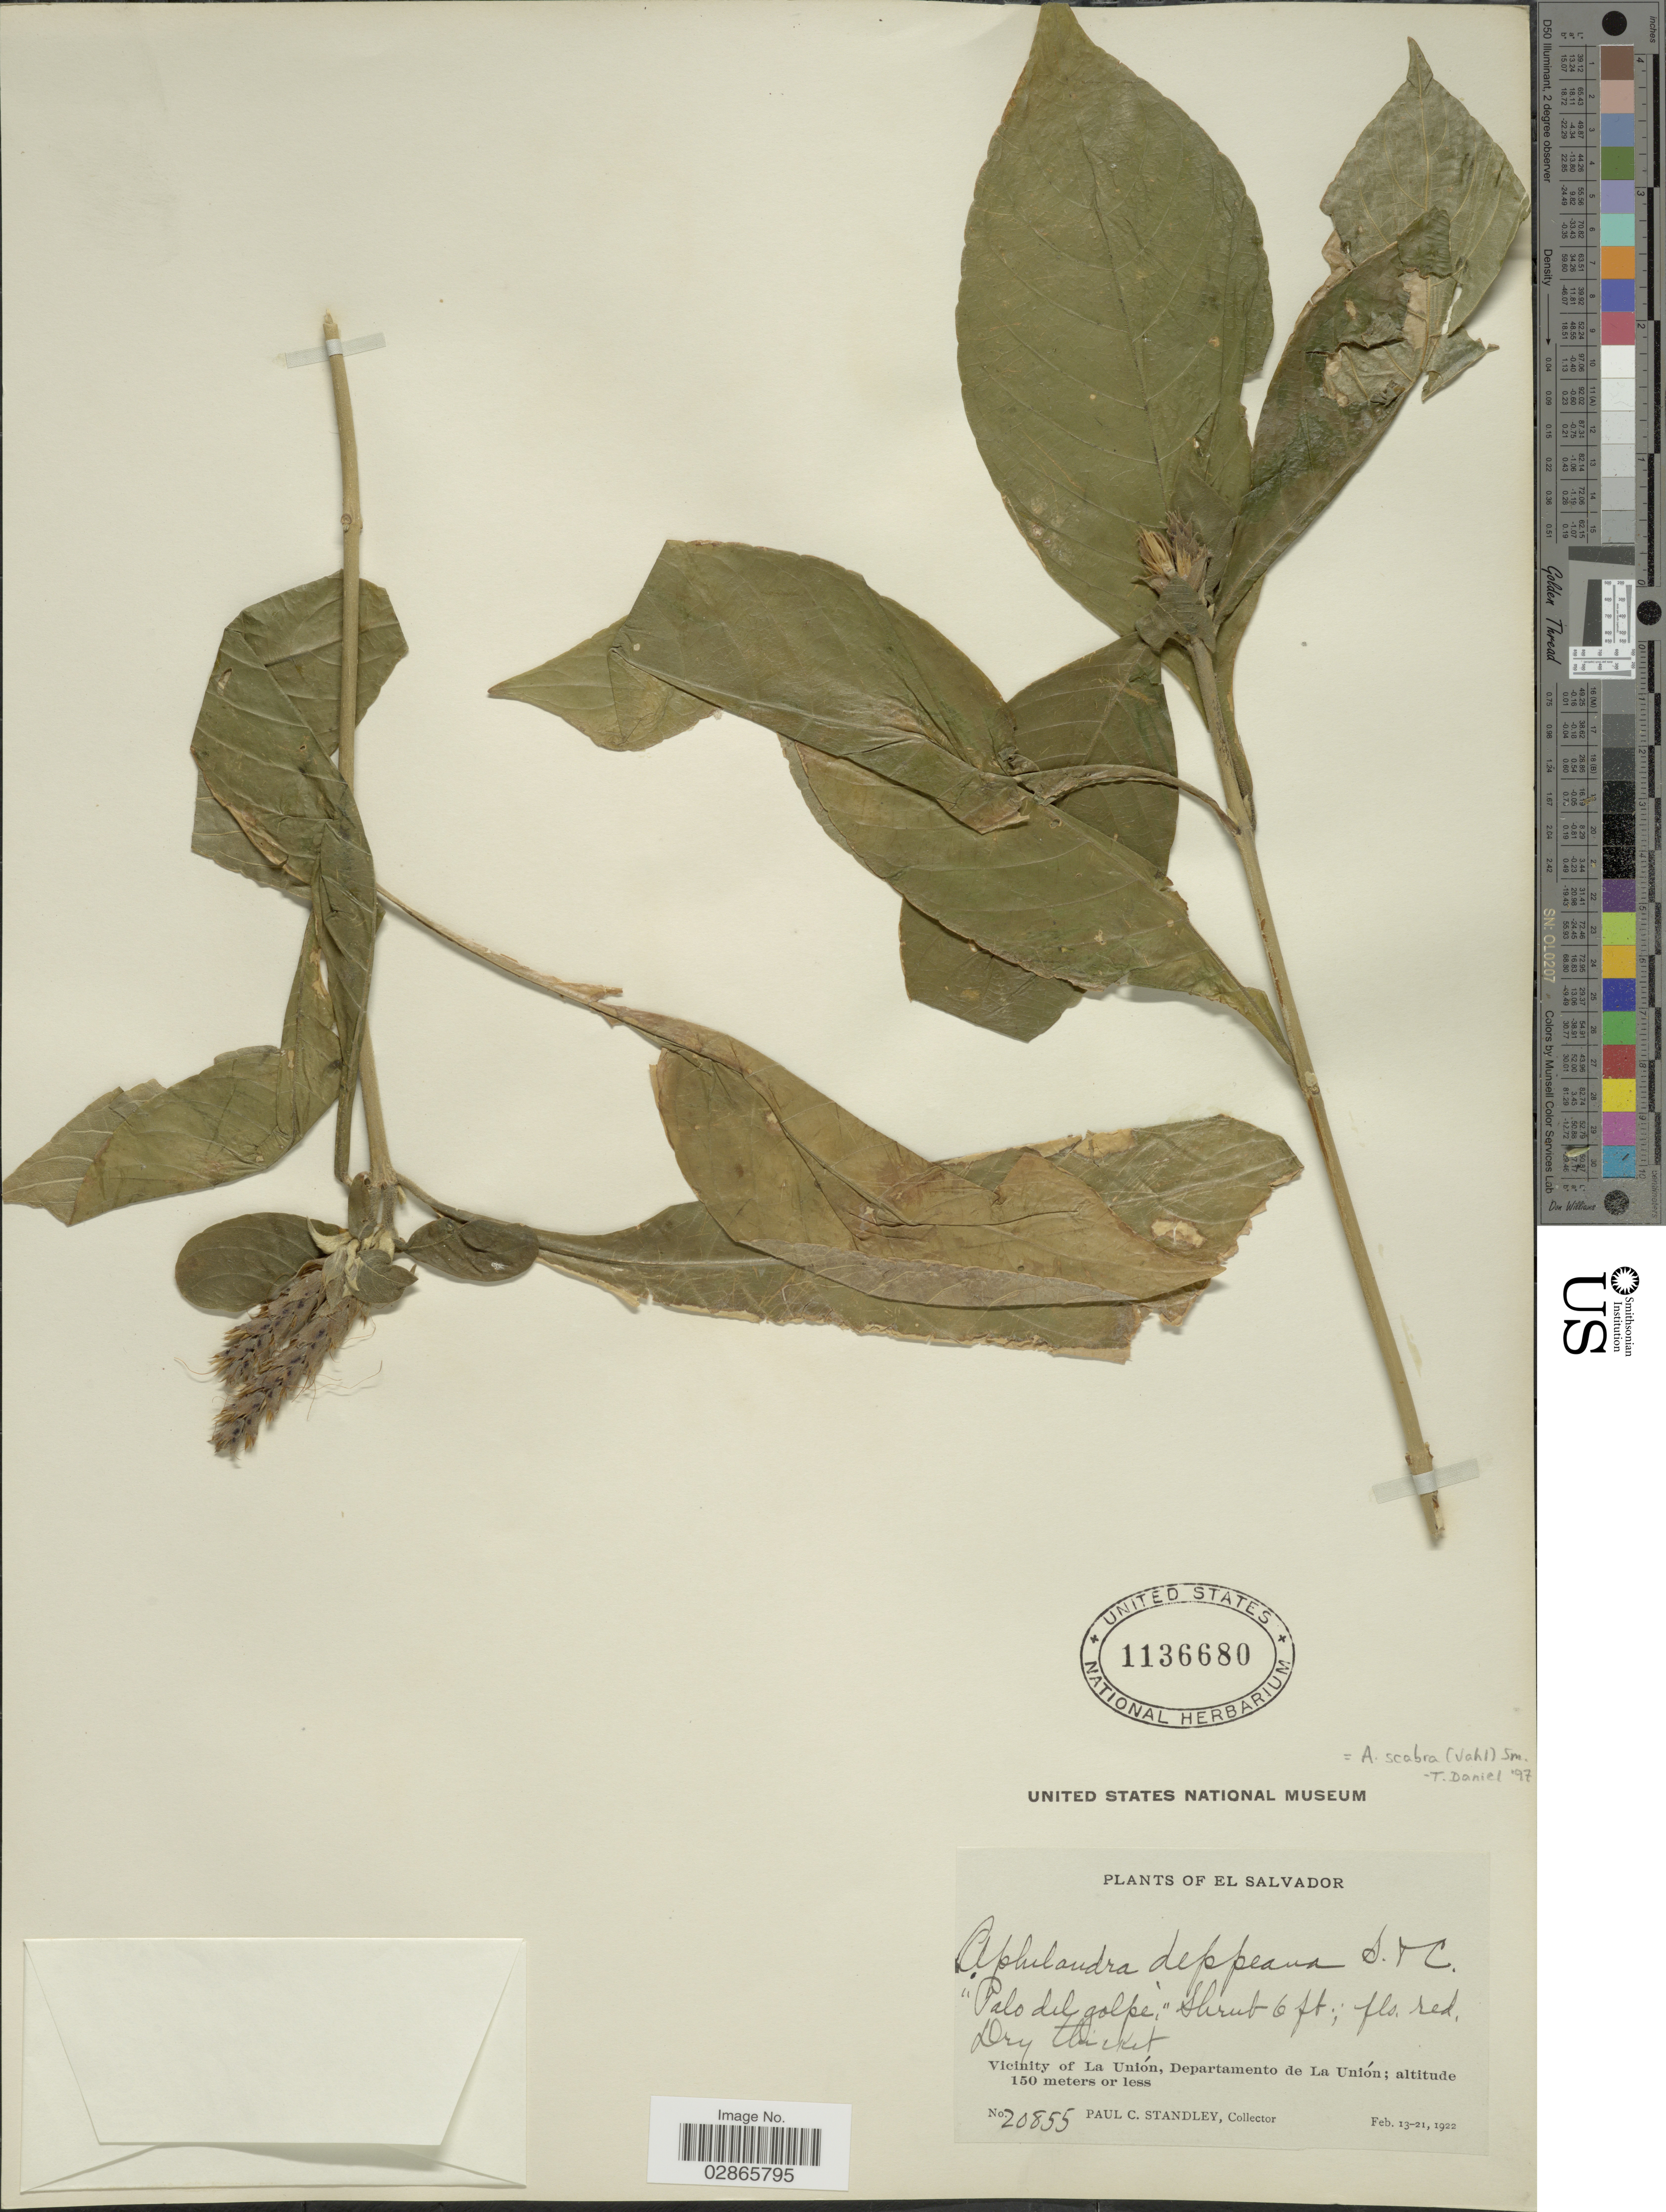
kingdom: Plantae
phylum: Tracheophyta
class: Magnoliopsida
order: Lamiales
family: Acanthaceae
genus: Aphelandra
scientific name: Aphelandra deppeana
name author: Schltdl. & Cham.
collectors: P. C. Standley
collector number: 20855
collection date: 1922-02-13/1922-02-21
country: El Salvador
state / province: La Union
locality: Vicinity of La Unión, Departamento de La Unión.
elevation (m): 150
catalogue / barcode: US 1136680